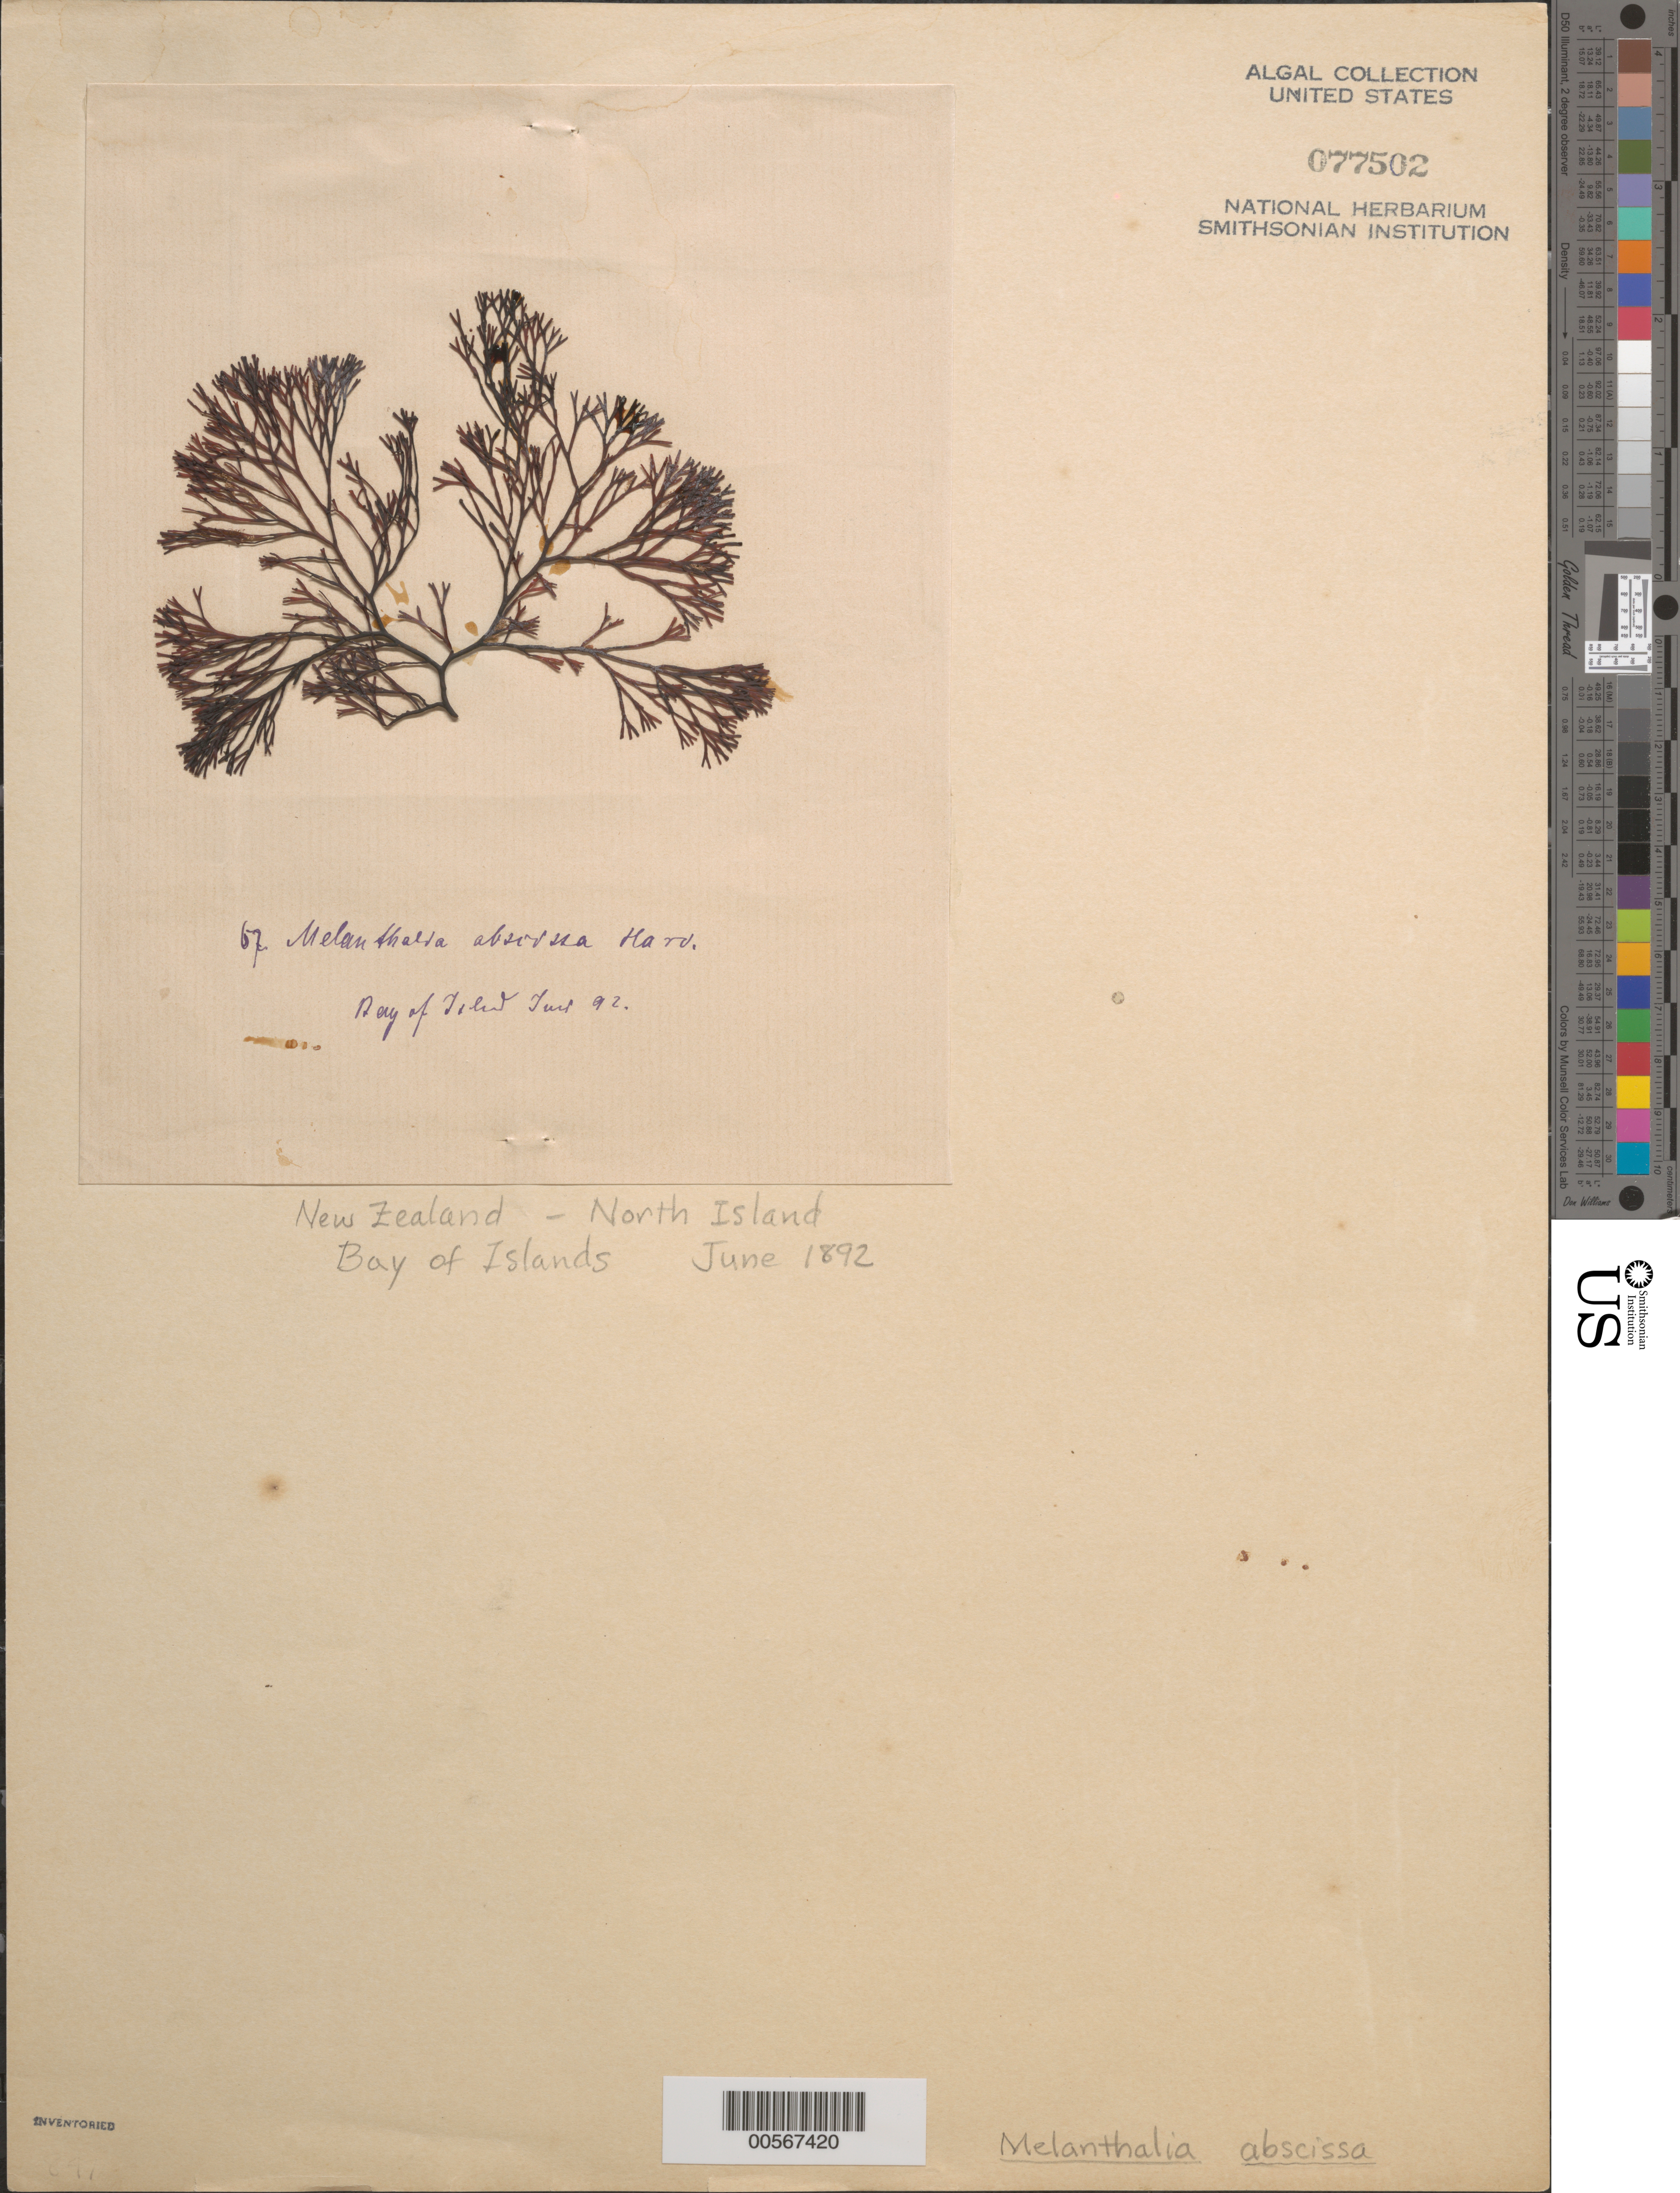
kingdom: Plantae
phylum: Rhodophyta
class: Florideophyceae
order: Gracilariales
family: Gracilariaceae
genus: Melanthalia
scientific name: Melanthalia abscissa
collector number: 67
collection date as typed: Jun 1892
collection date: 1892-06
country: New Zealand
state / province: Northland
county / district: Far North District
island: North Island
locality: Bay of Islands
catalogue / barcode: US 77502